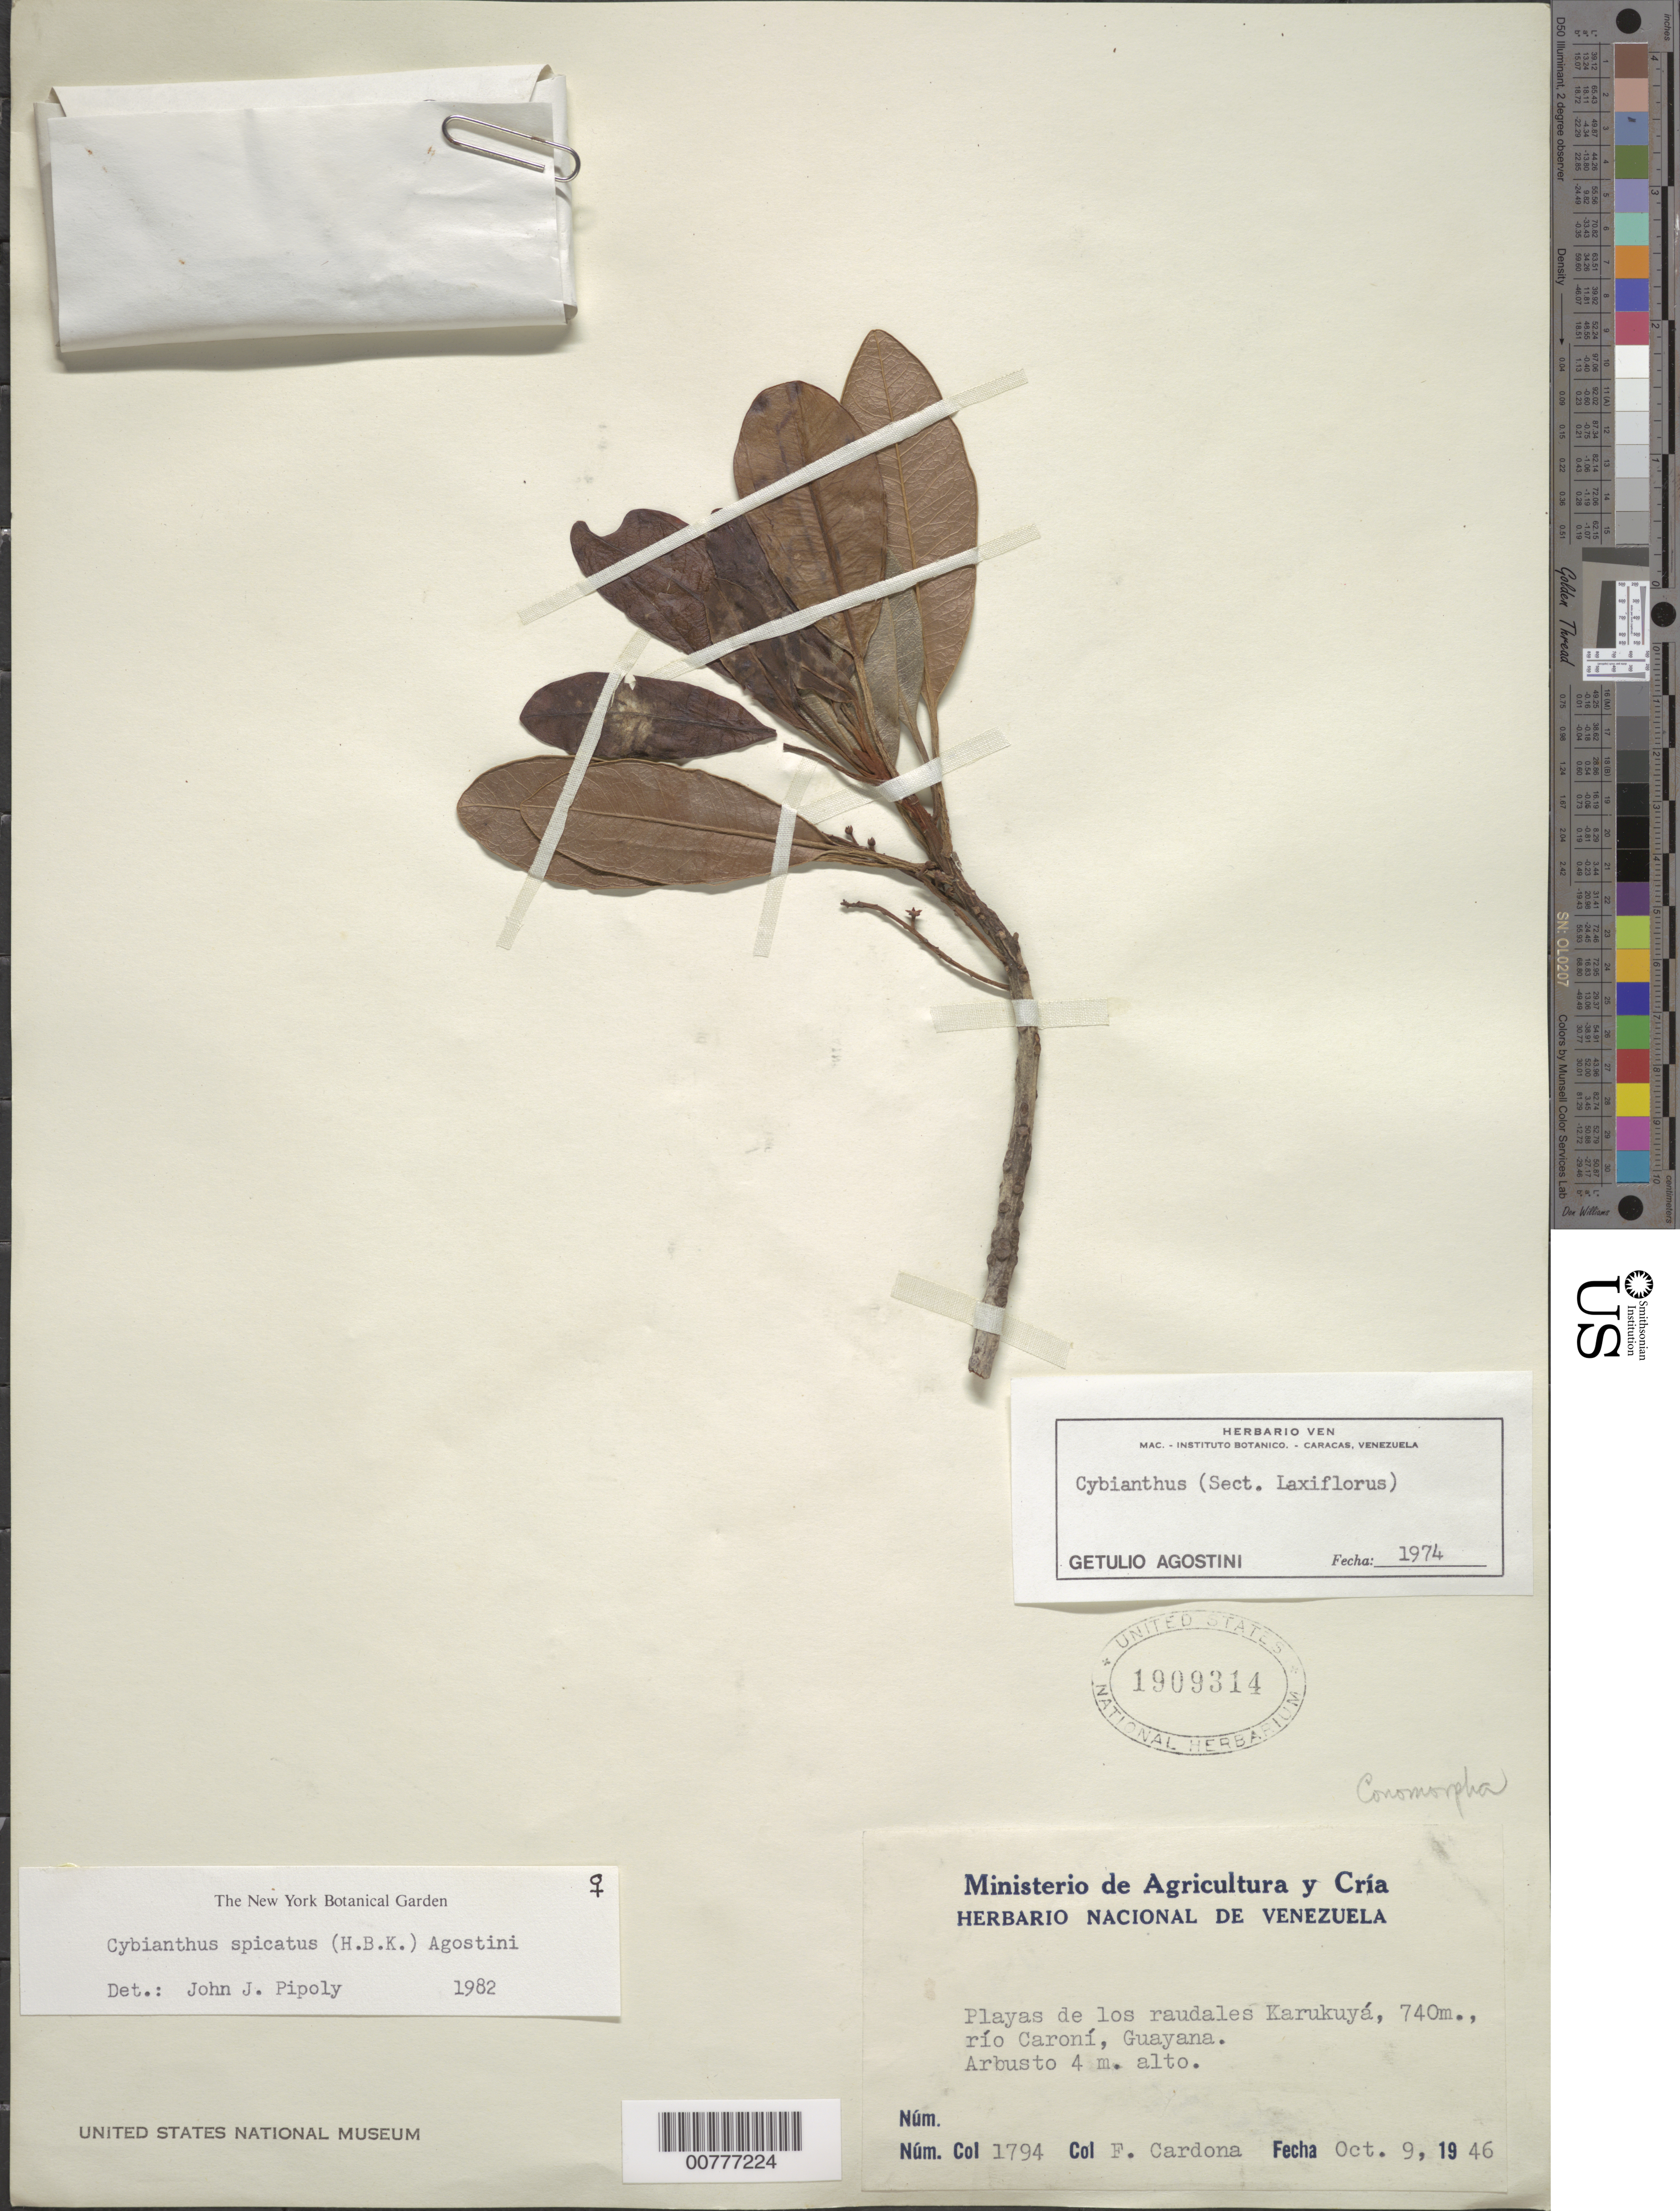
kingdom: Plantae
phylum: Tracheophyta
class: Magnoliopsida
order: Ericales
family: Primulaceae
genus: Cybianthus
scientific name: Cybianthus spicatus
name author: (Kunth) G. Agostini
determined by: Pipoly, J. J., III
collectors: F. Cardona Puig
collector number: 1794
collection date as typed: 9-Oct-46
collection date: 1946-10-09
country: Venezuela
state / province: Bolívar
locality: Río Caroní, Raudal Kurukuyá (Guayana)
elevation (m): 740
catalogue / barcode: US 1909314